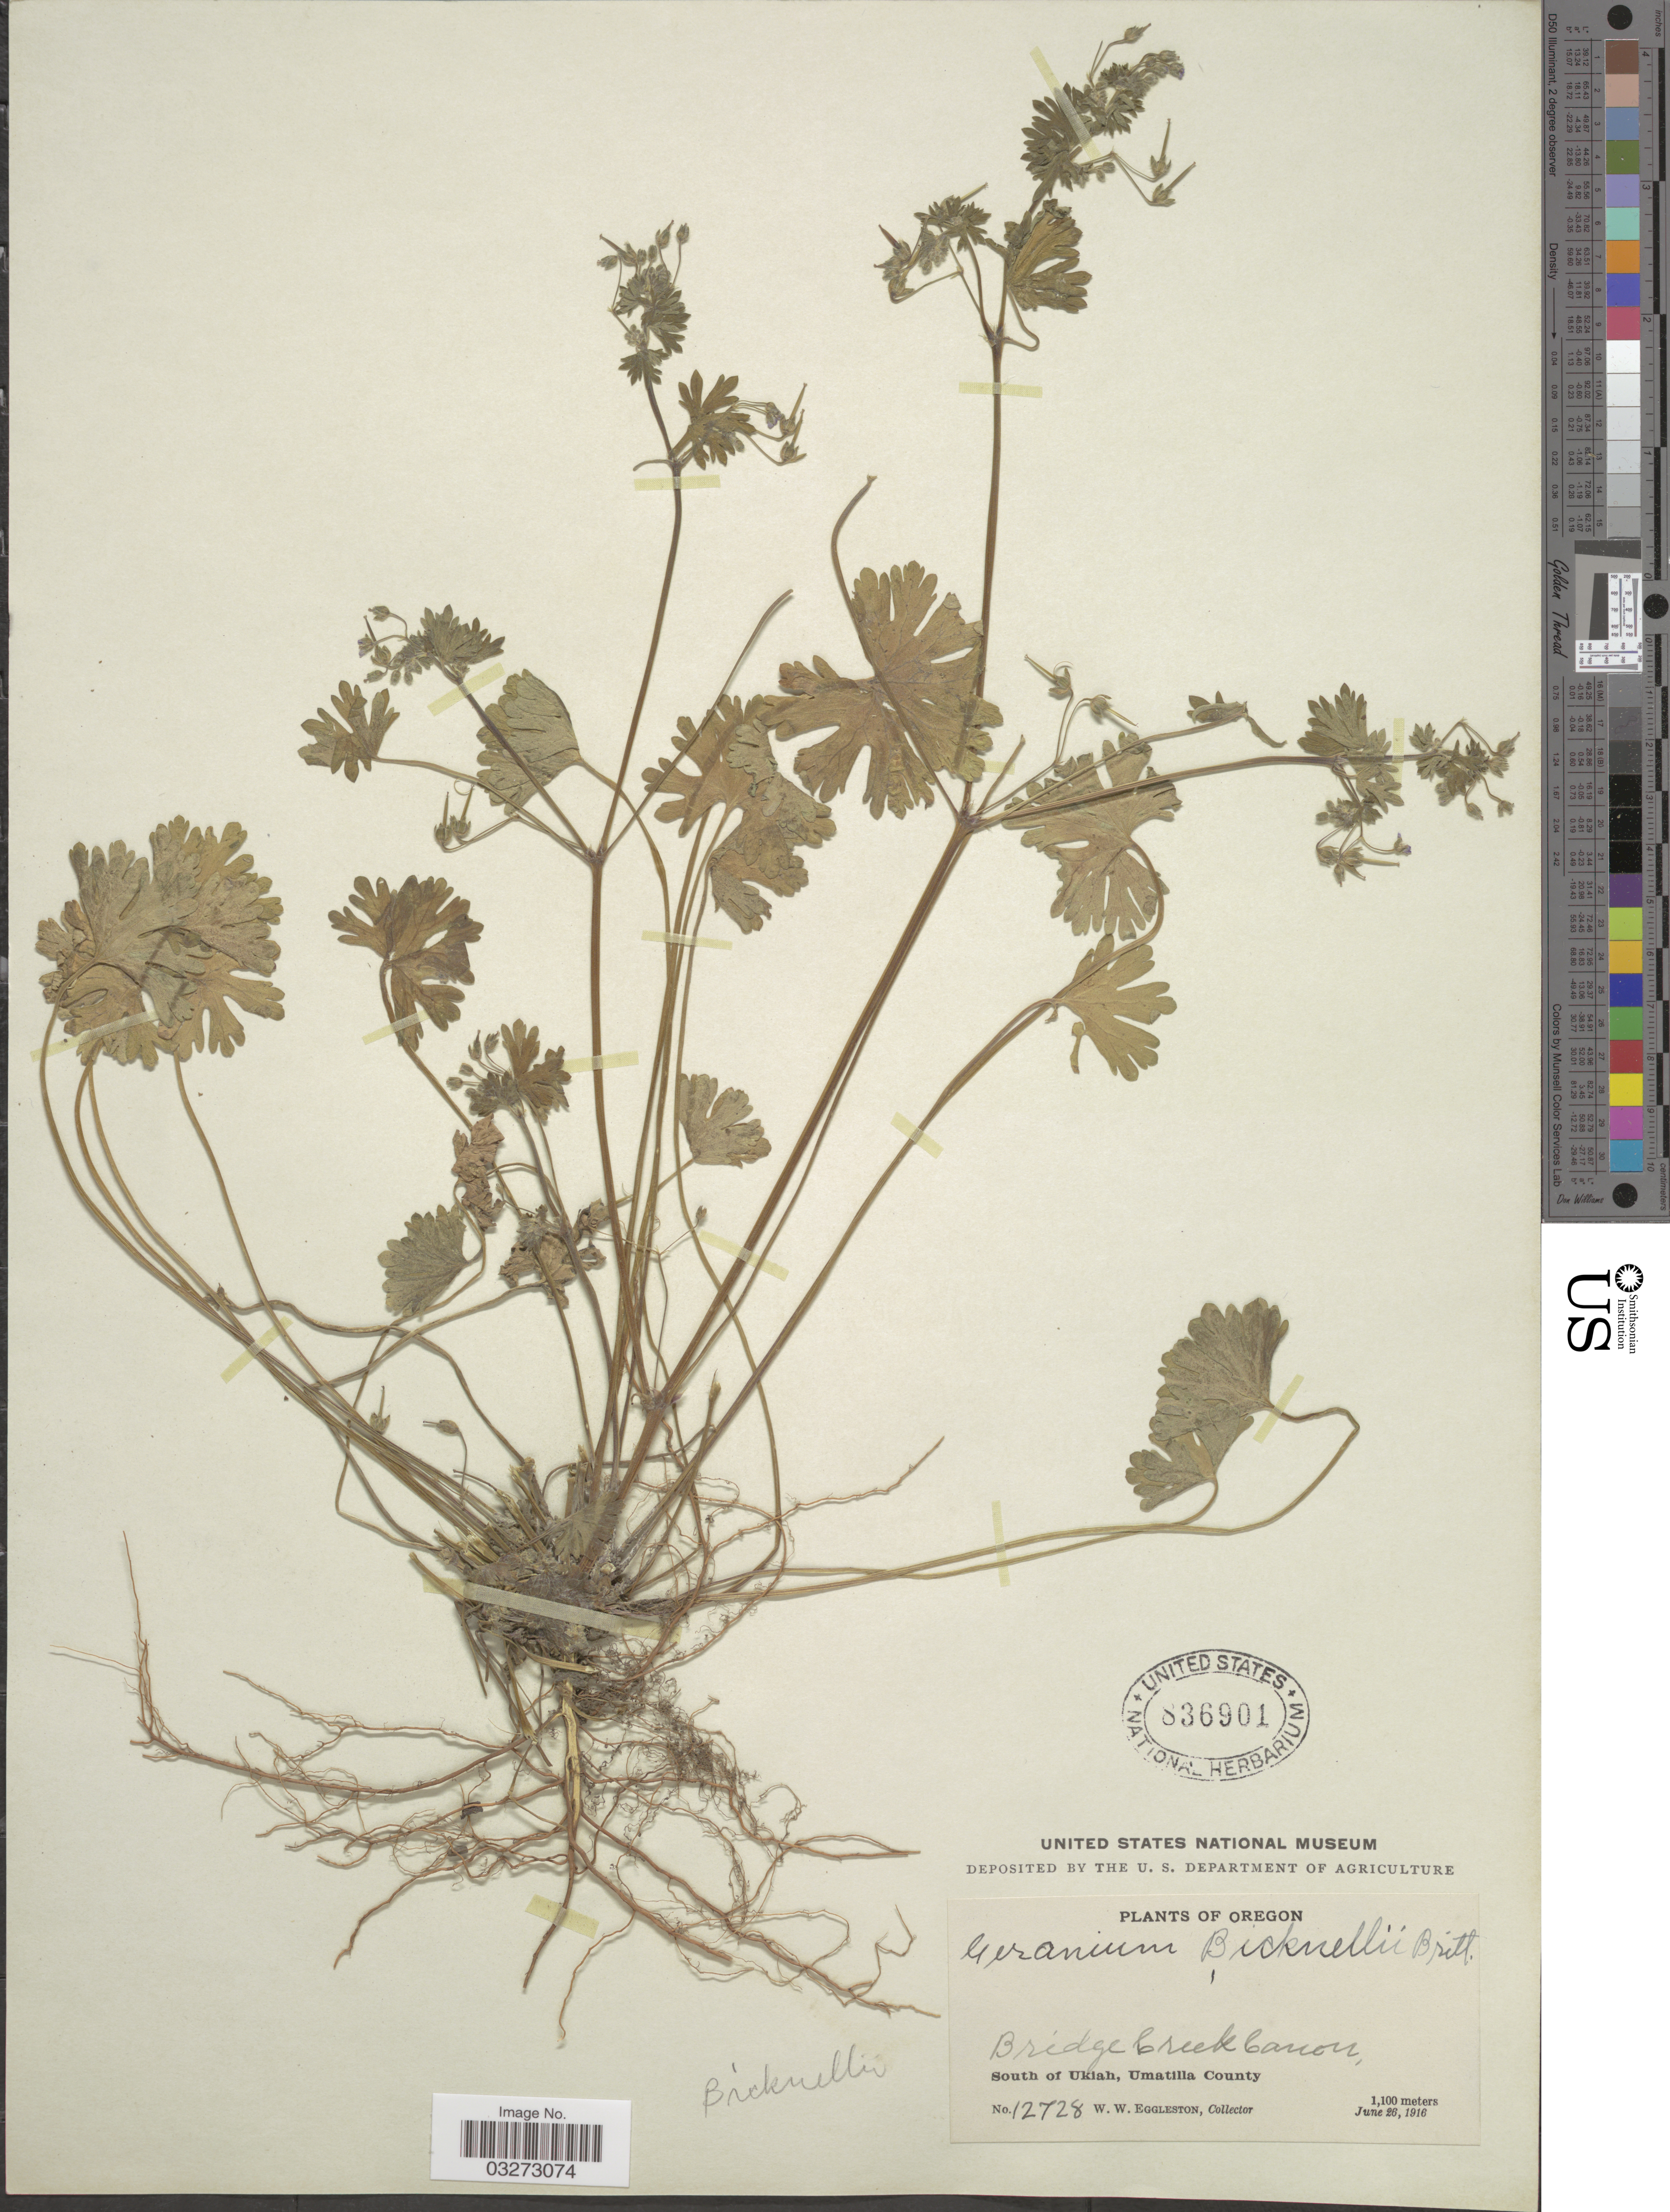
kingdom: Plantae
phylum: Tracheophyta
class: Magnoliopsida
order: Geraniales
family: Geraniaceae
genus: Geranium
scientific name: Geranium bicknellii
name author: Britton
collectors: W. W. Eggleston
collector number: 12728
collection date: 1916-06-26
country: United States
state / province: Oregon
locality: Bridge Creek Canon, South of Ukiah, Umatilla County.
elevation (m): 1100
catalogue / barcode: US 836901